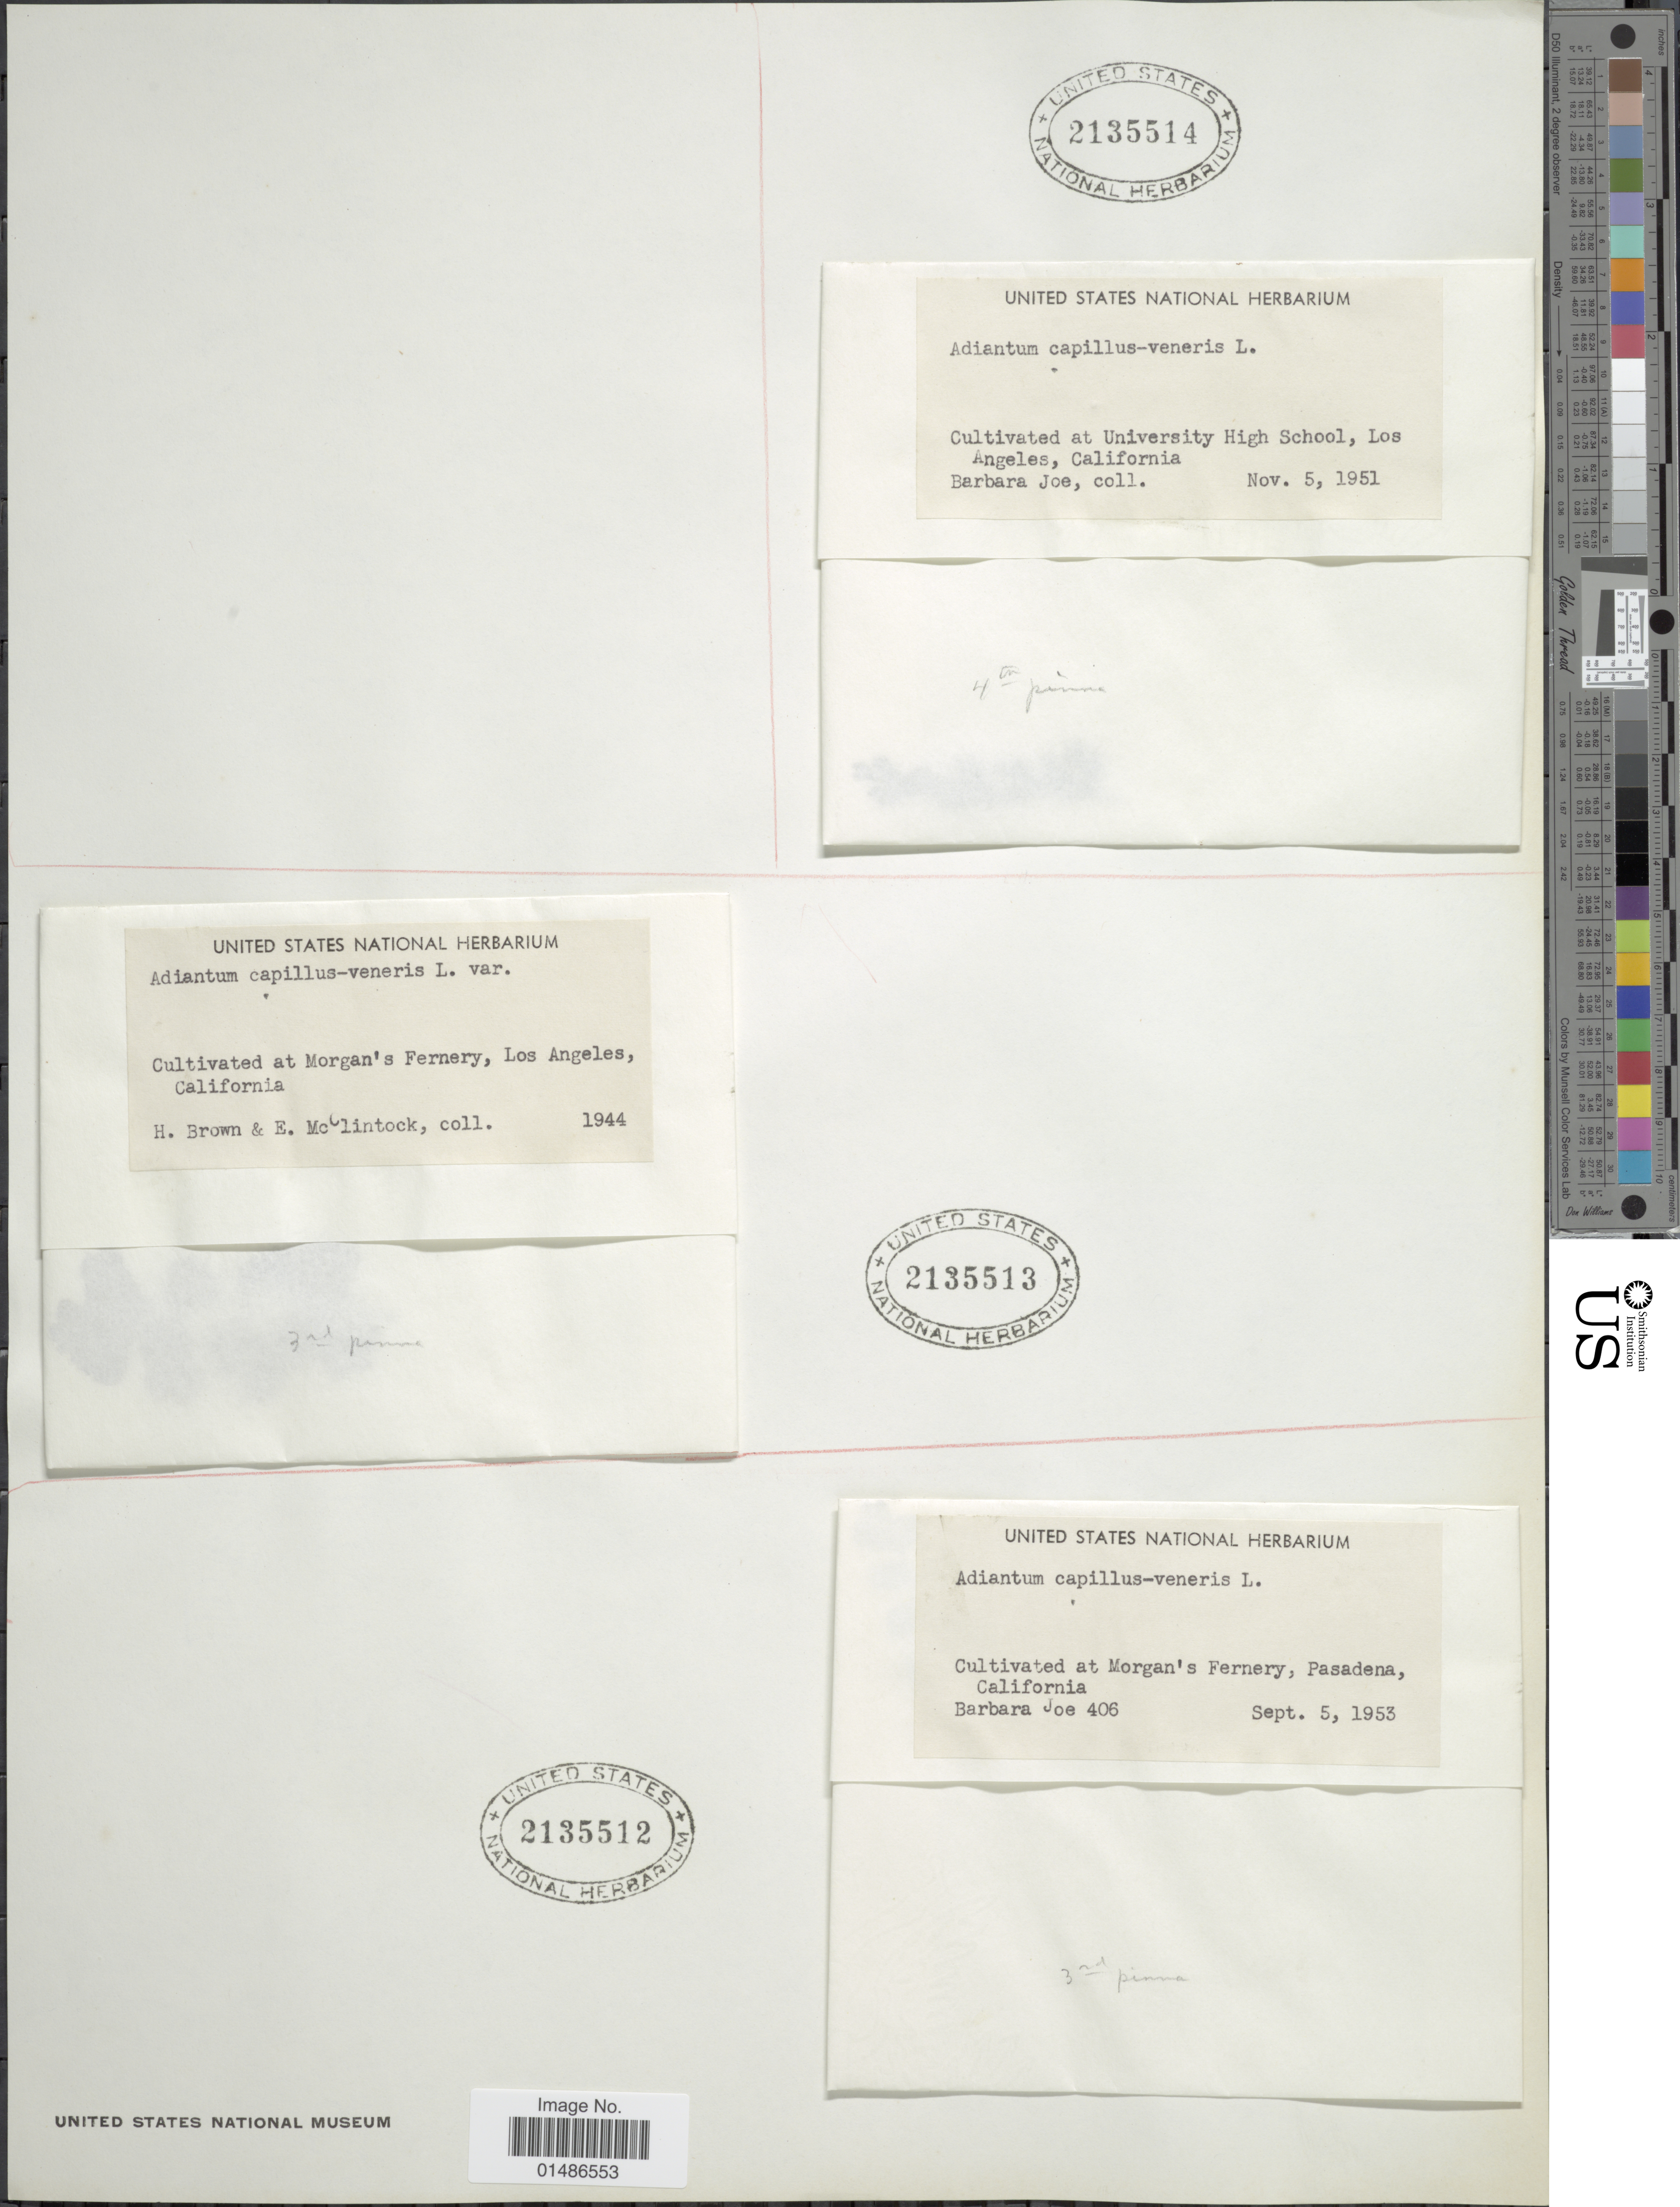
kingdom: Plantae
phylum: Tracheophyta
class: Polypodiopsida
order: Polypodiales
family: Pteridaceae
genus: Adiantum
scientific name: Adiantum capillus-veneris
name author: L.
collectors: H. Brown & E. McClintock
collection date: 1944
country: United States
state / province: California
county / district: Los Angeles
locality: Cultivated at Morgan's Fernery, Los Angeles.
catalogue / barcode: US 2135513-2